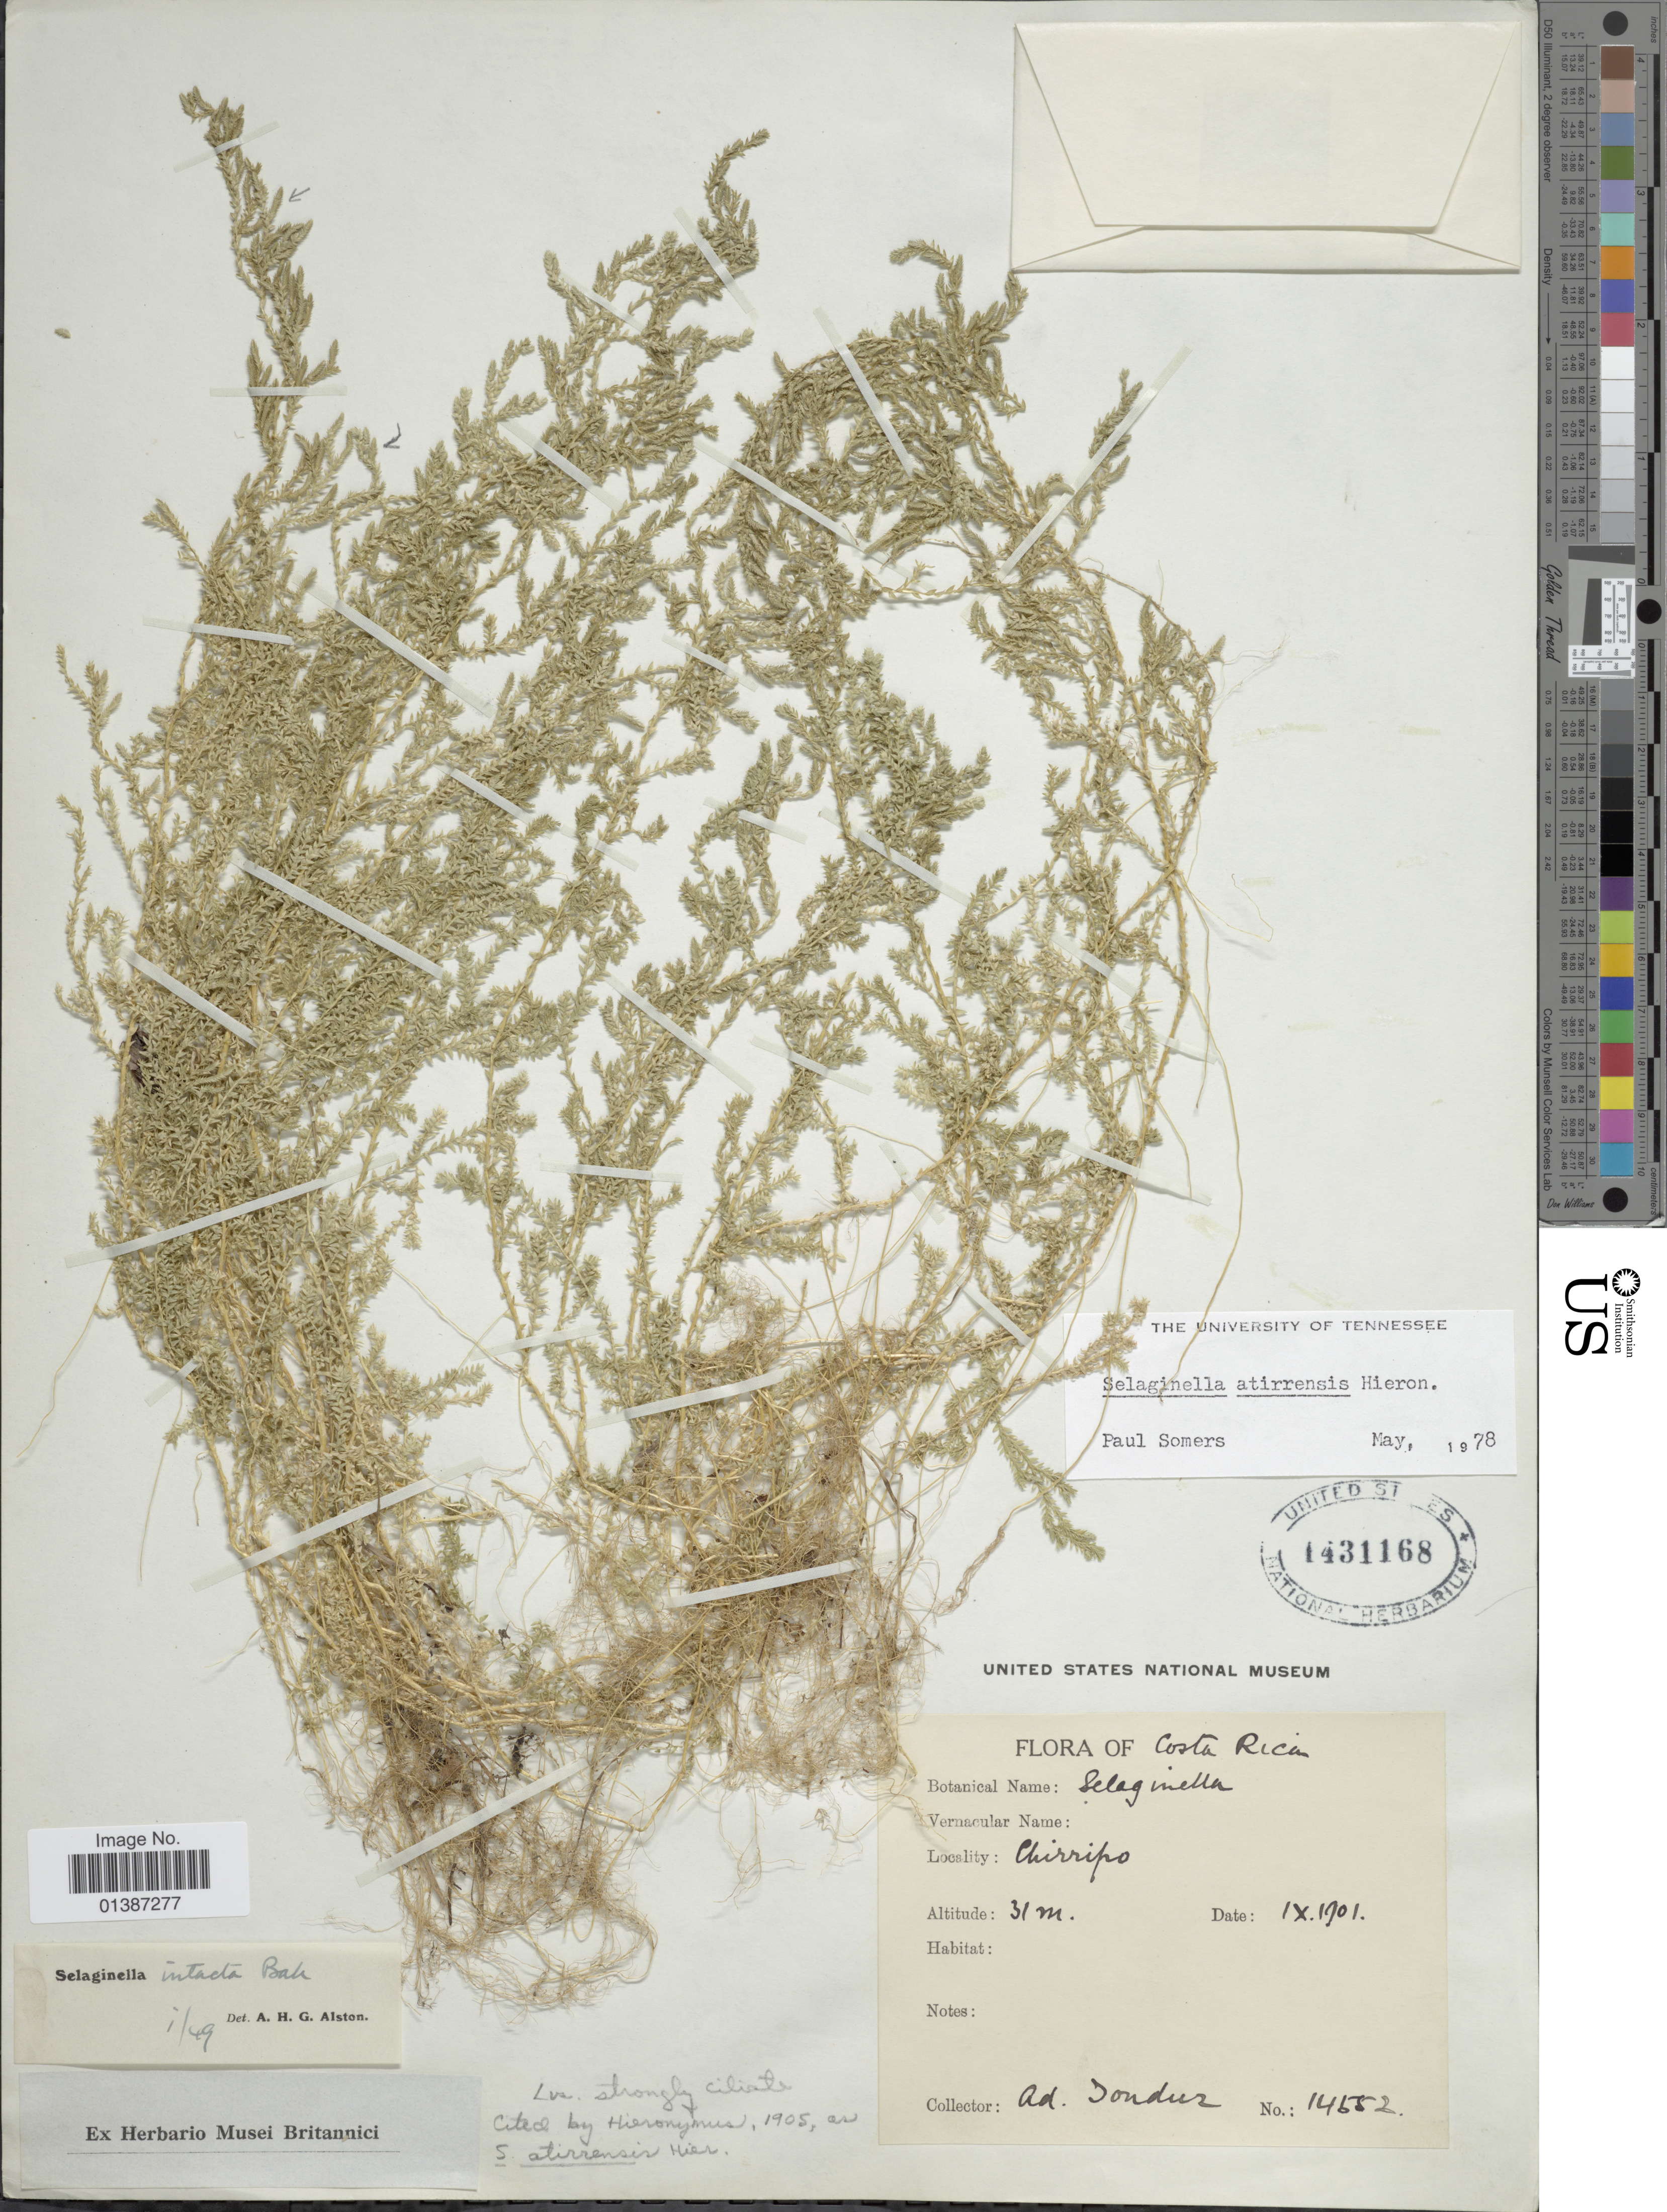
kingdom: Plantae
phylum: Tracheophyta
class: Lycopodiopsida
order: Selaginellales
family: Selaginellaceae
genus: Selaginella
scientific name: Selaginella atirrensis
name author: Hieron. in Engl. & Prantl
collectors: A. Tonduz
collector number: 14552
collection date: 1901-09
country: Costa Rica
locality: Chirripo.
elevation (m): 31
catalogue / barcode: US 1431168